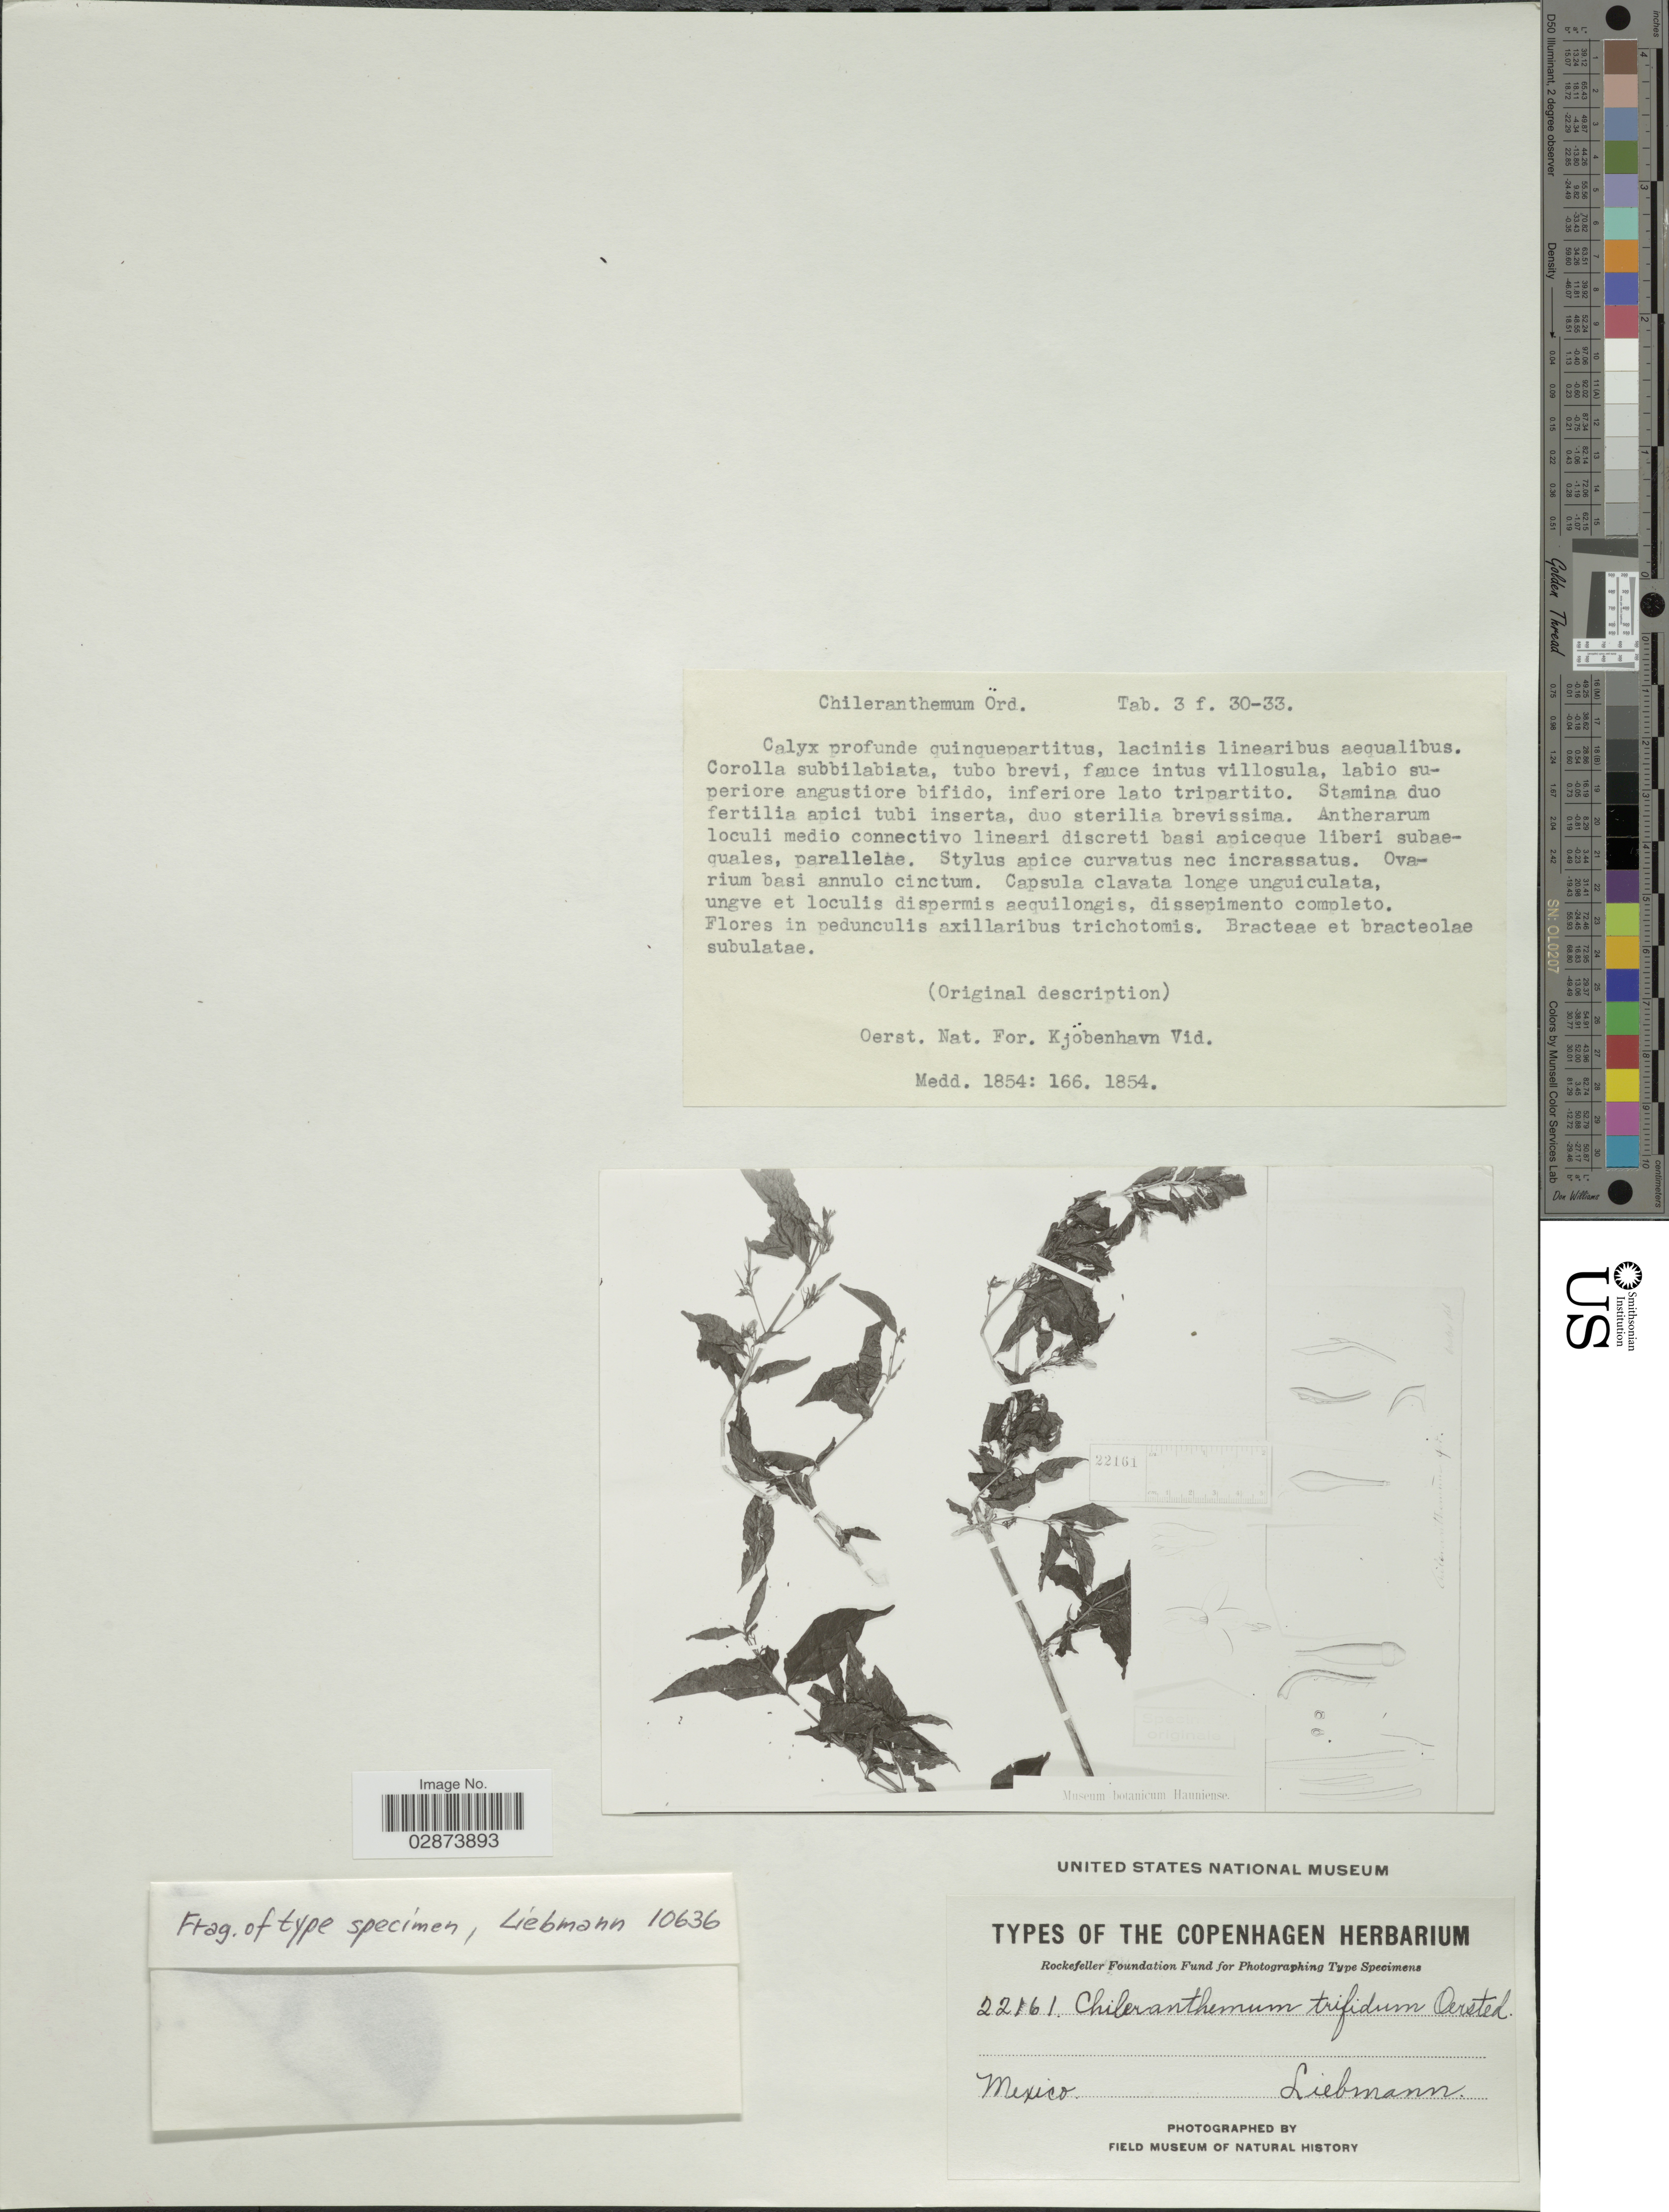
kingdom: Plantae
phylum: Tracheophyta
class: Magnoliopsida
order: Lamiales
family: Acanthaceae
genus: Chileranthemum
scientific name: Chileranthemum trifidum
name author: Oerst.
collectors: Liebmann, --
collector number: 22161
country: Mexico